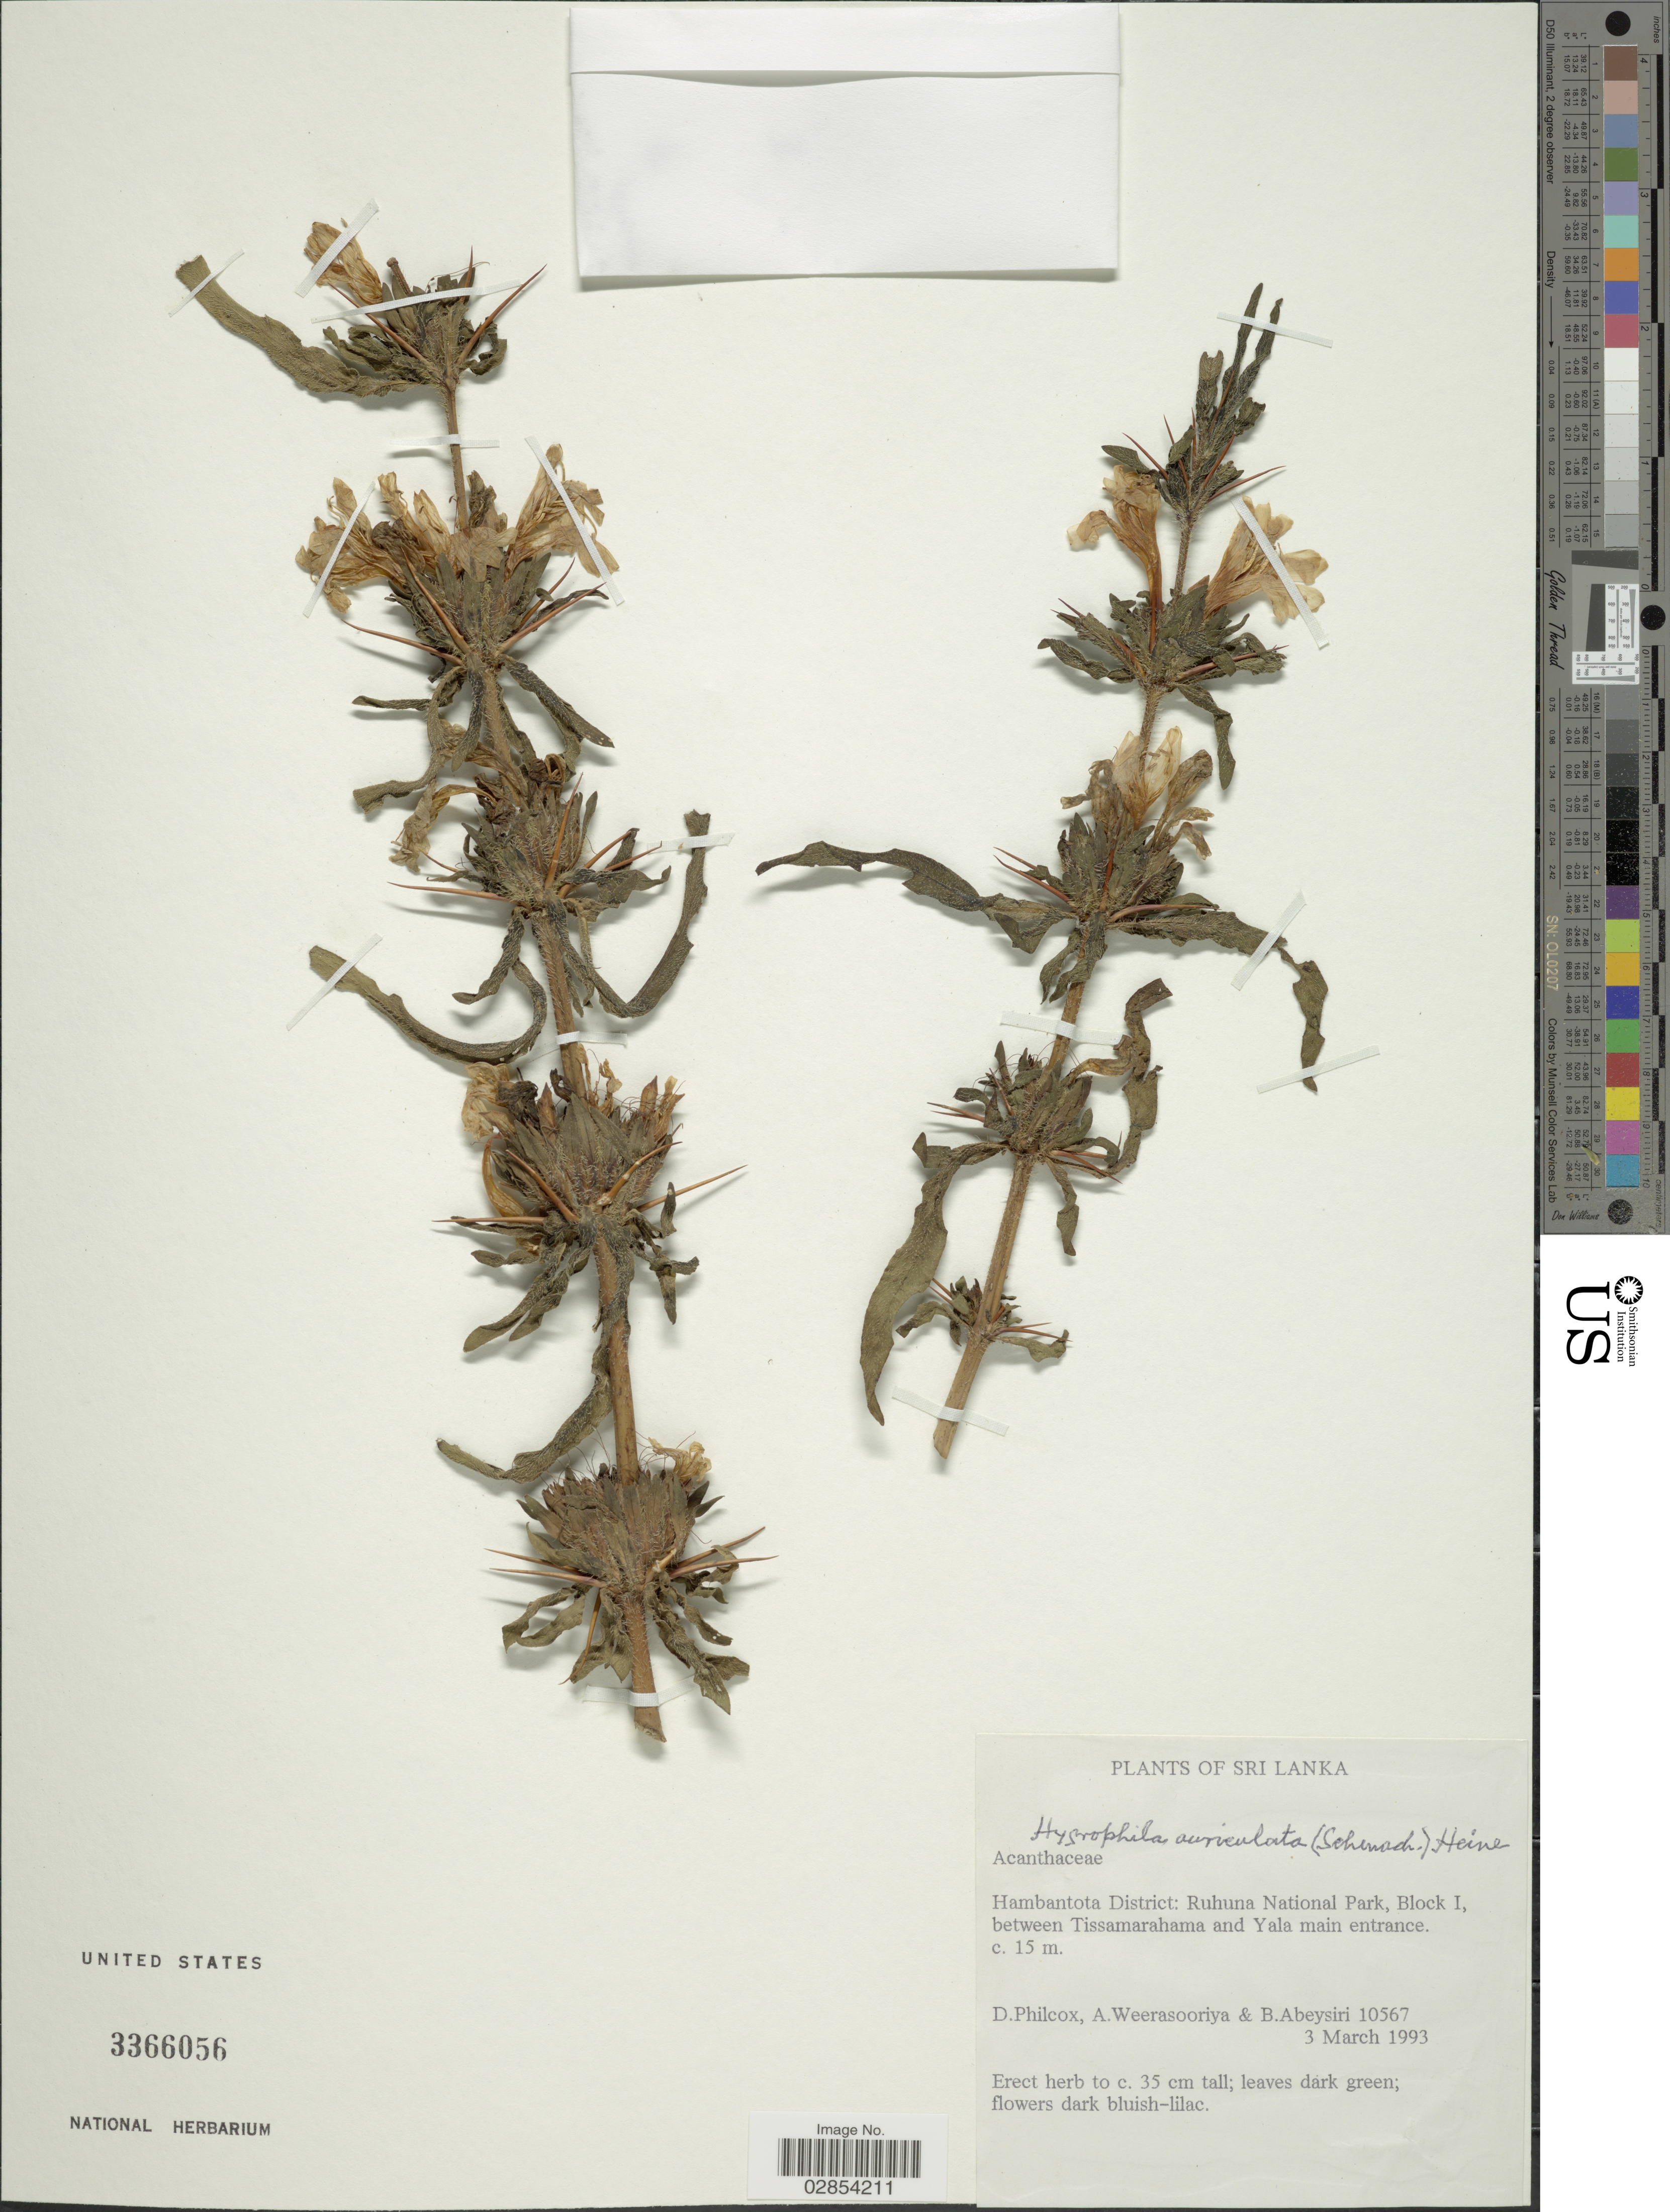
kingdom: Plantae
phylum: Tracheophyta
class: Magnoliopsida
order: Lamiales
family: Acanthaceae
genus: Hygrophila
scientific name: Hygrophila auriculata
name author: (Schumach.) Heine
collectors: D. Philcox, A. Weerasooriya & B. Abeysiri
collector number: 10567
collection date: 1993-03-03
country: Sri Lanka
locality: Hambantola District: Ruhuna National Park, Block I, between Tissamarahama and Yala main entrance.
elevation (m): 15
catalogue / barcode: US 3366056